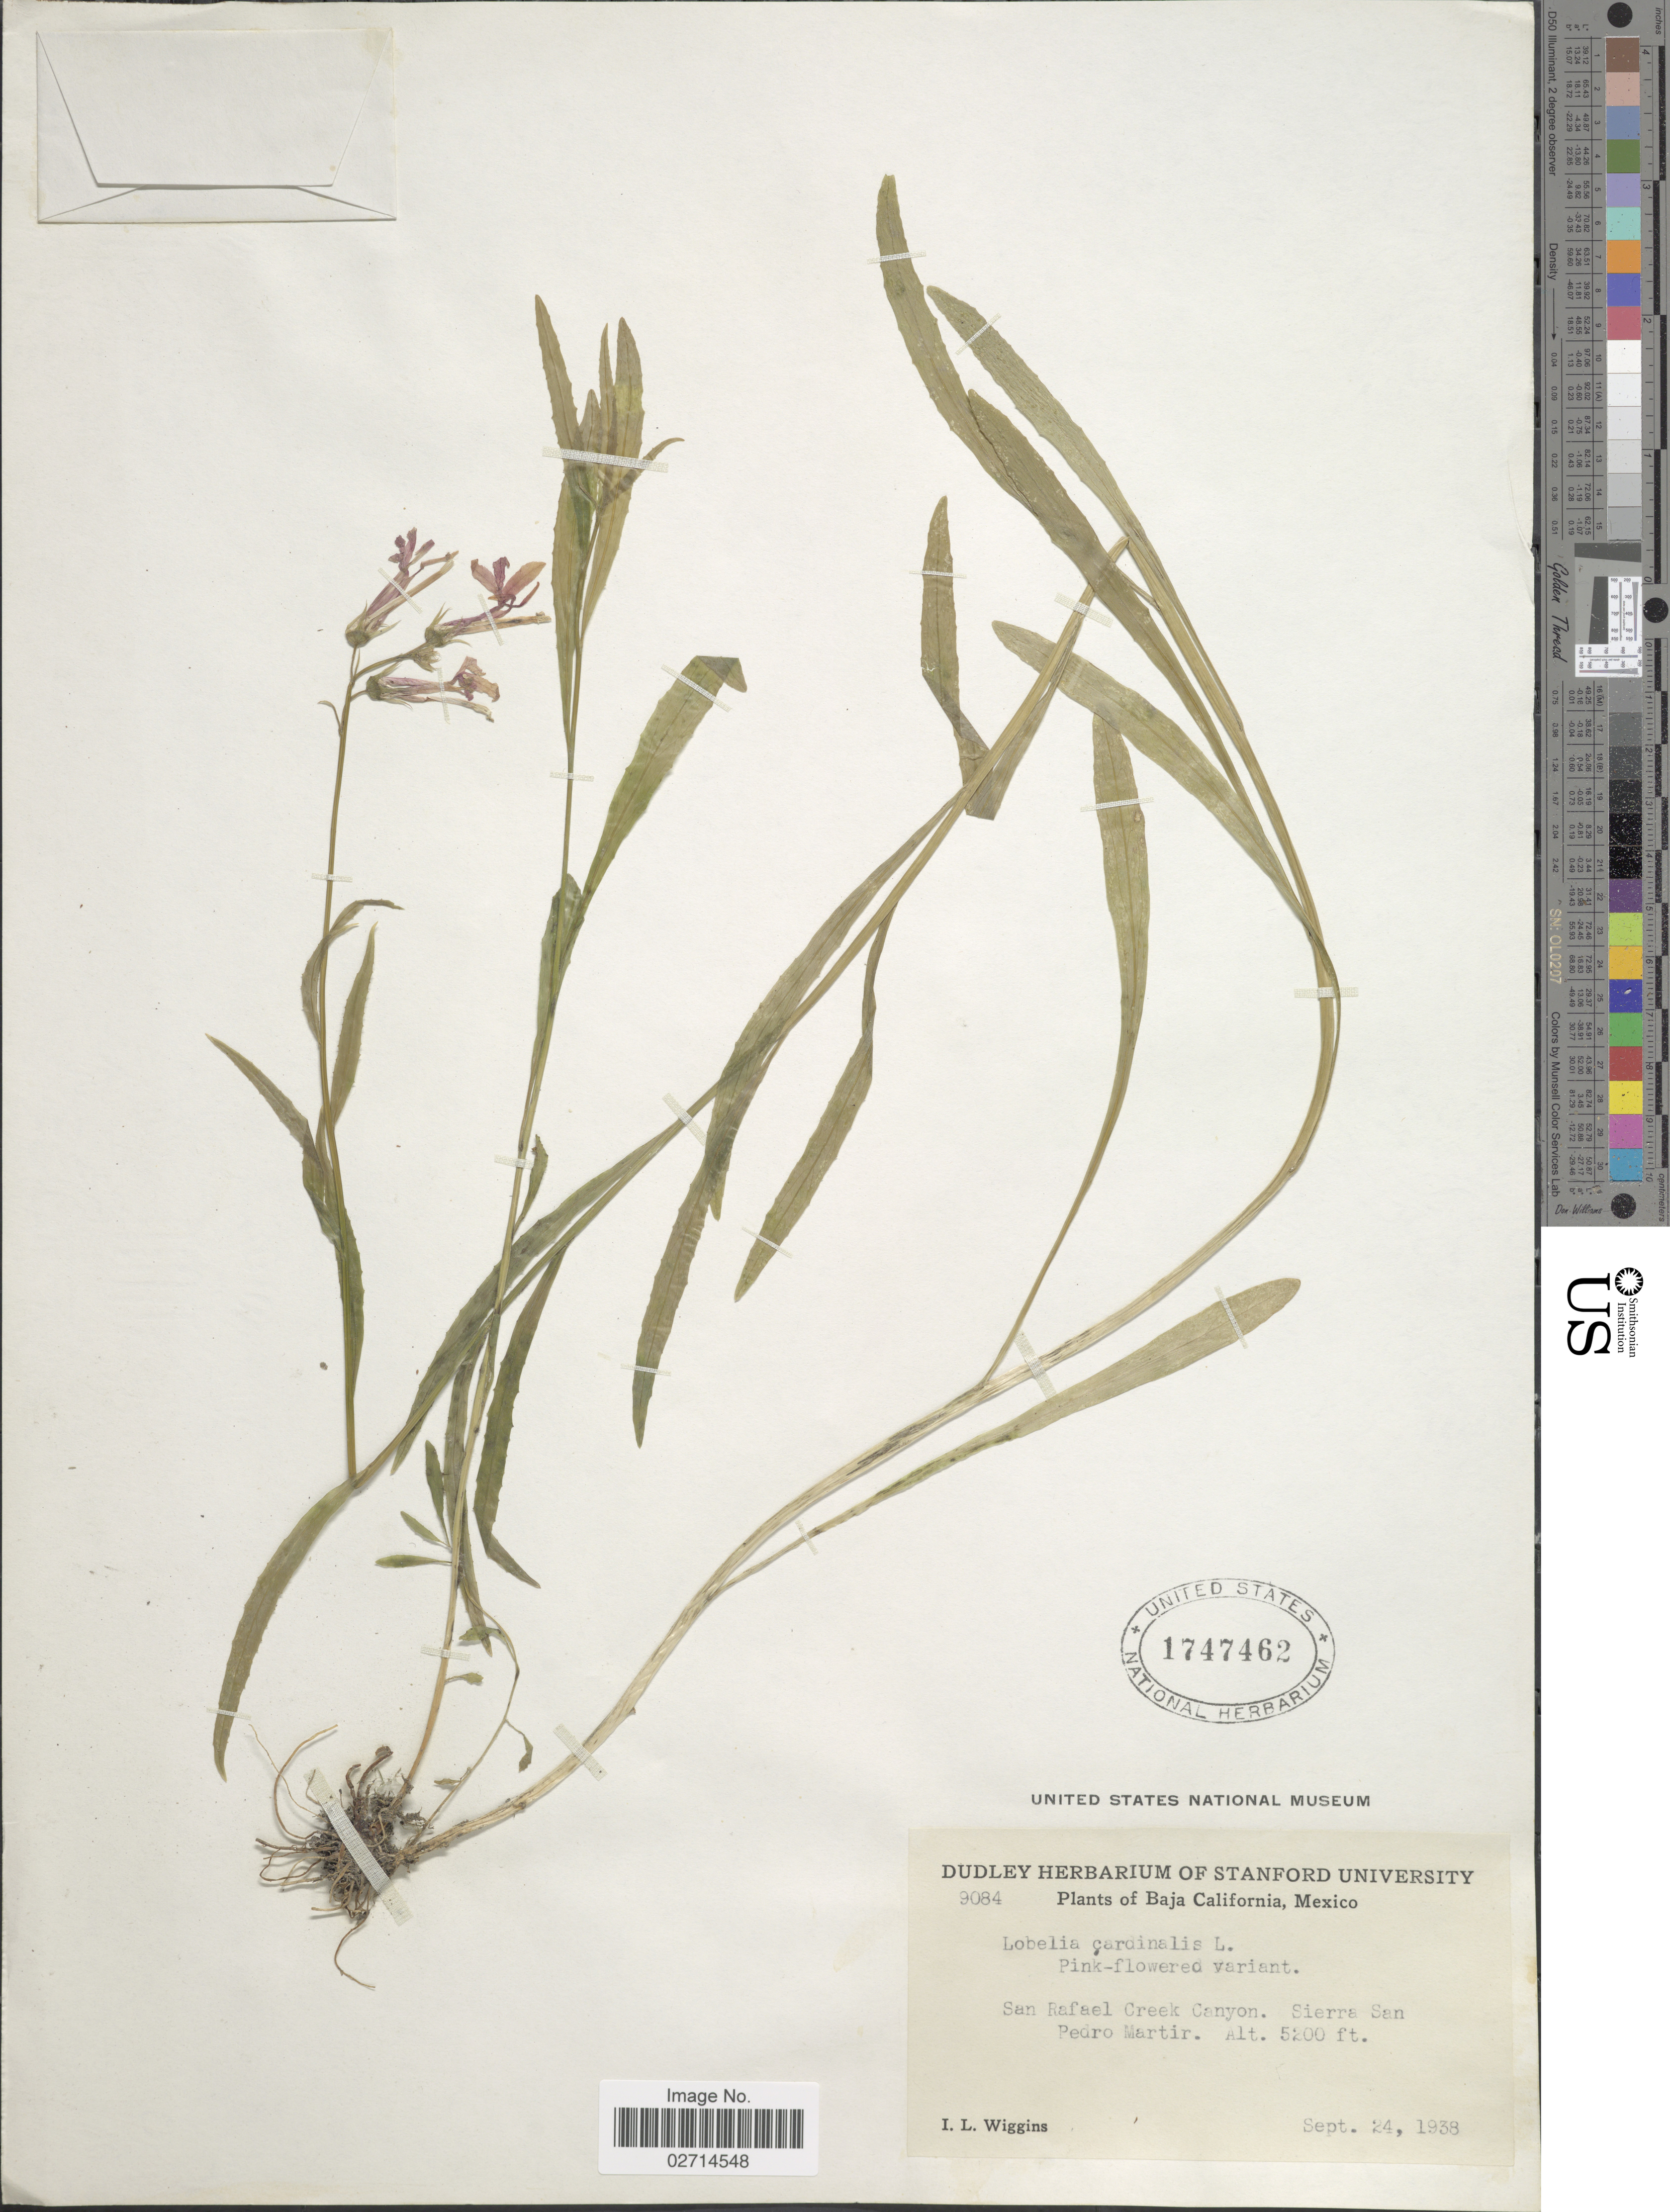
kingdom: Plantae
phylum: Tracheophyta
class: Magnoliopsida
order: Asterales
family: Campanulaceae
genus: Lobelia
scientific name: Lobelia cardinalis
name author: L.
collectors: I. L. Wiggins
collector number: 9084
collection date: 1938-09-24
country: Mexico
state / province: Baja California Sur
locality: San Rafael Creek Canyon. Sierra San Pedro Martir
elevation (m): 1585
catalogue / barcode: US 1747462